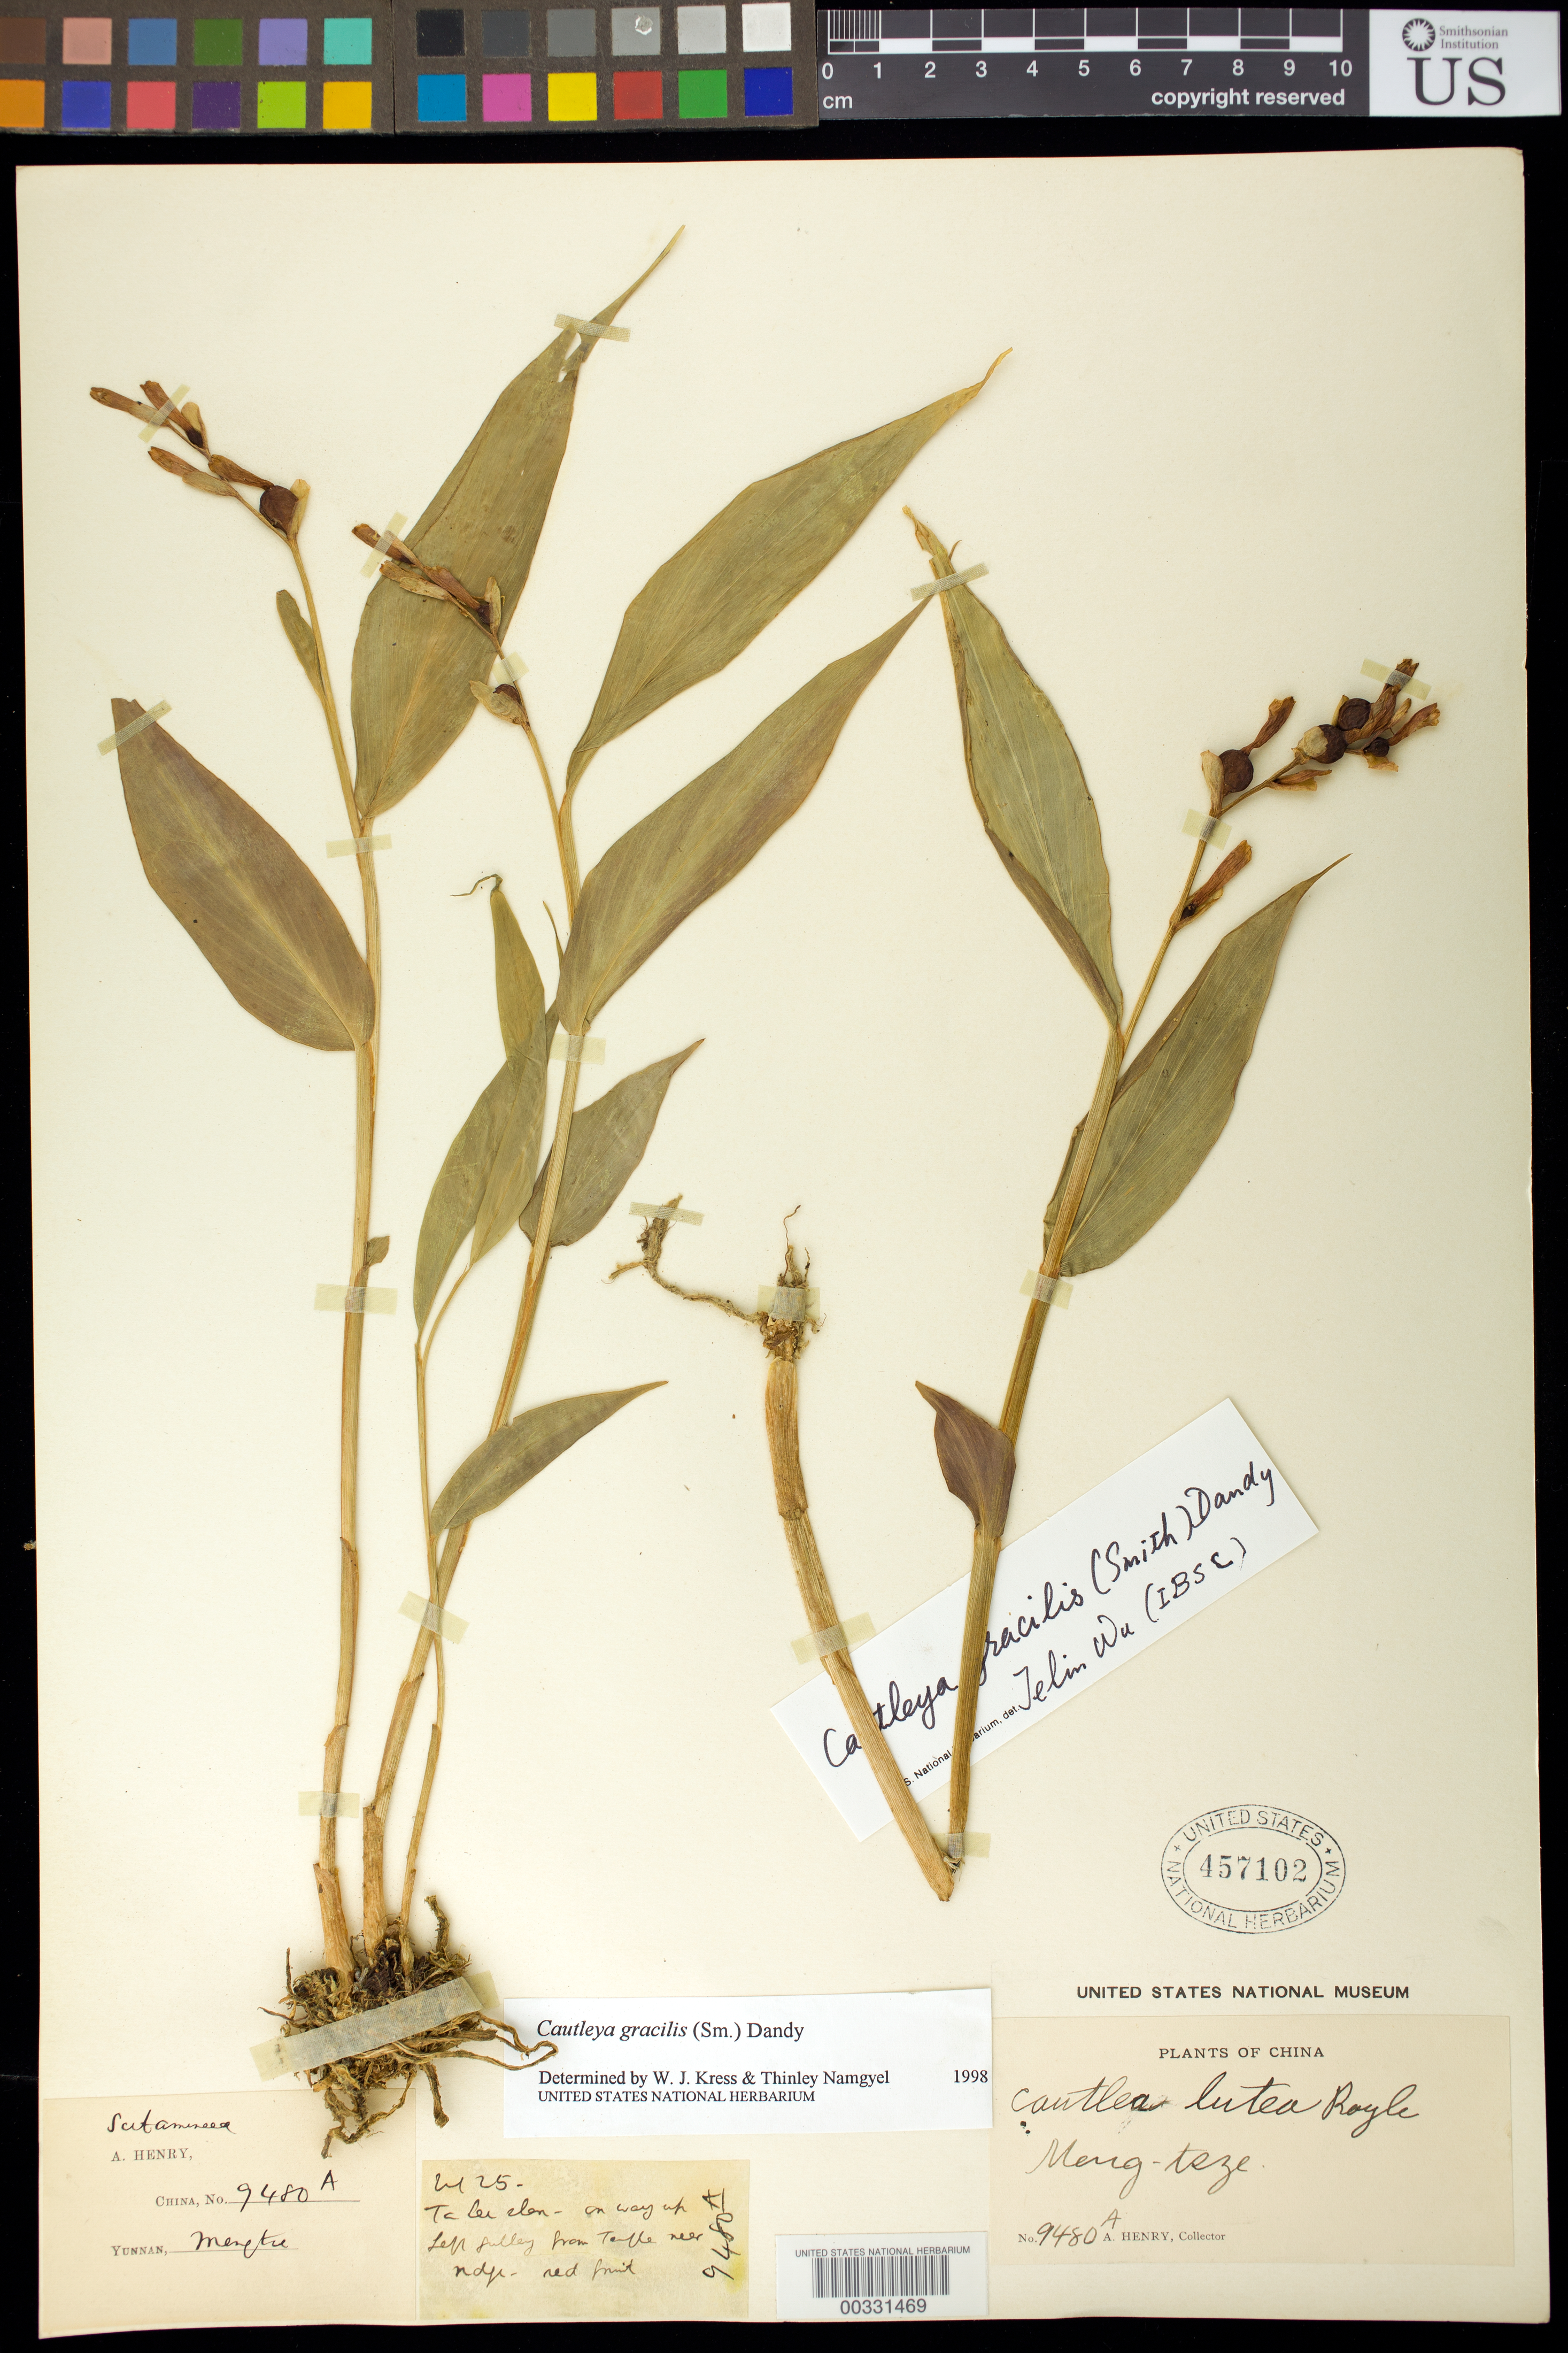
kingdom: Plantae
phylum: Tracheophyta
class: Liliopsida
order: Zingiberales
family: Zingiberaceae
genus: Cautleya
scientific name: Cautleya gracilis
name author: (Sm.) Dandy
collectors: A. Henry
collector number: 9480 A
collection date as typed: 25 Jul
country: China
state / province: Yunnan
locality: Meng-tsze. Ta Lei shen.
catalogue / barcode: US 457102